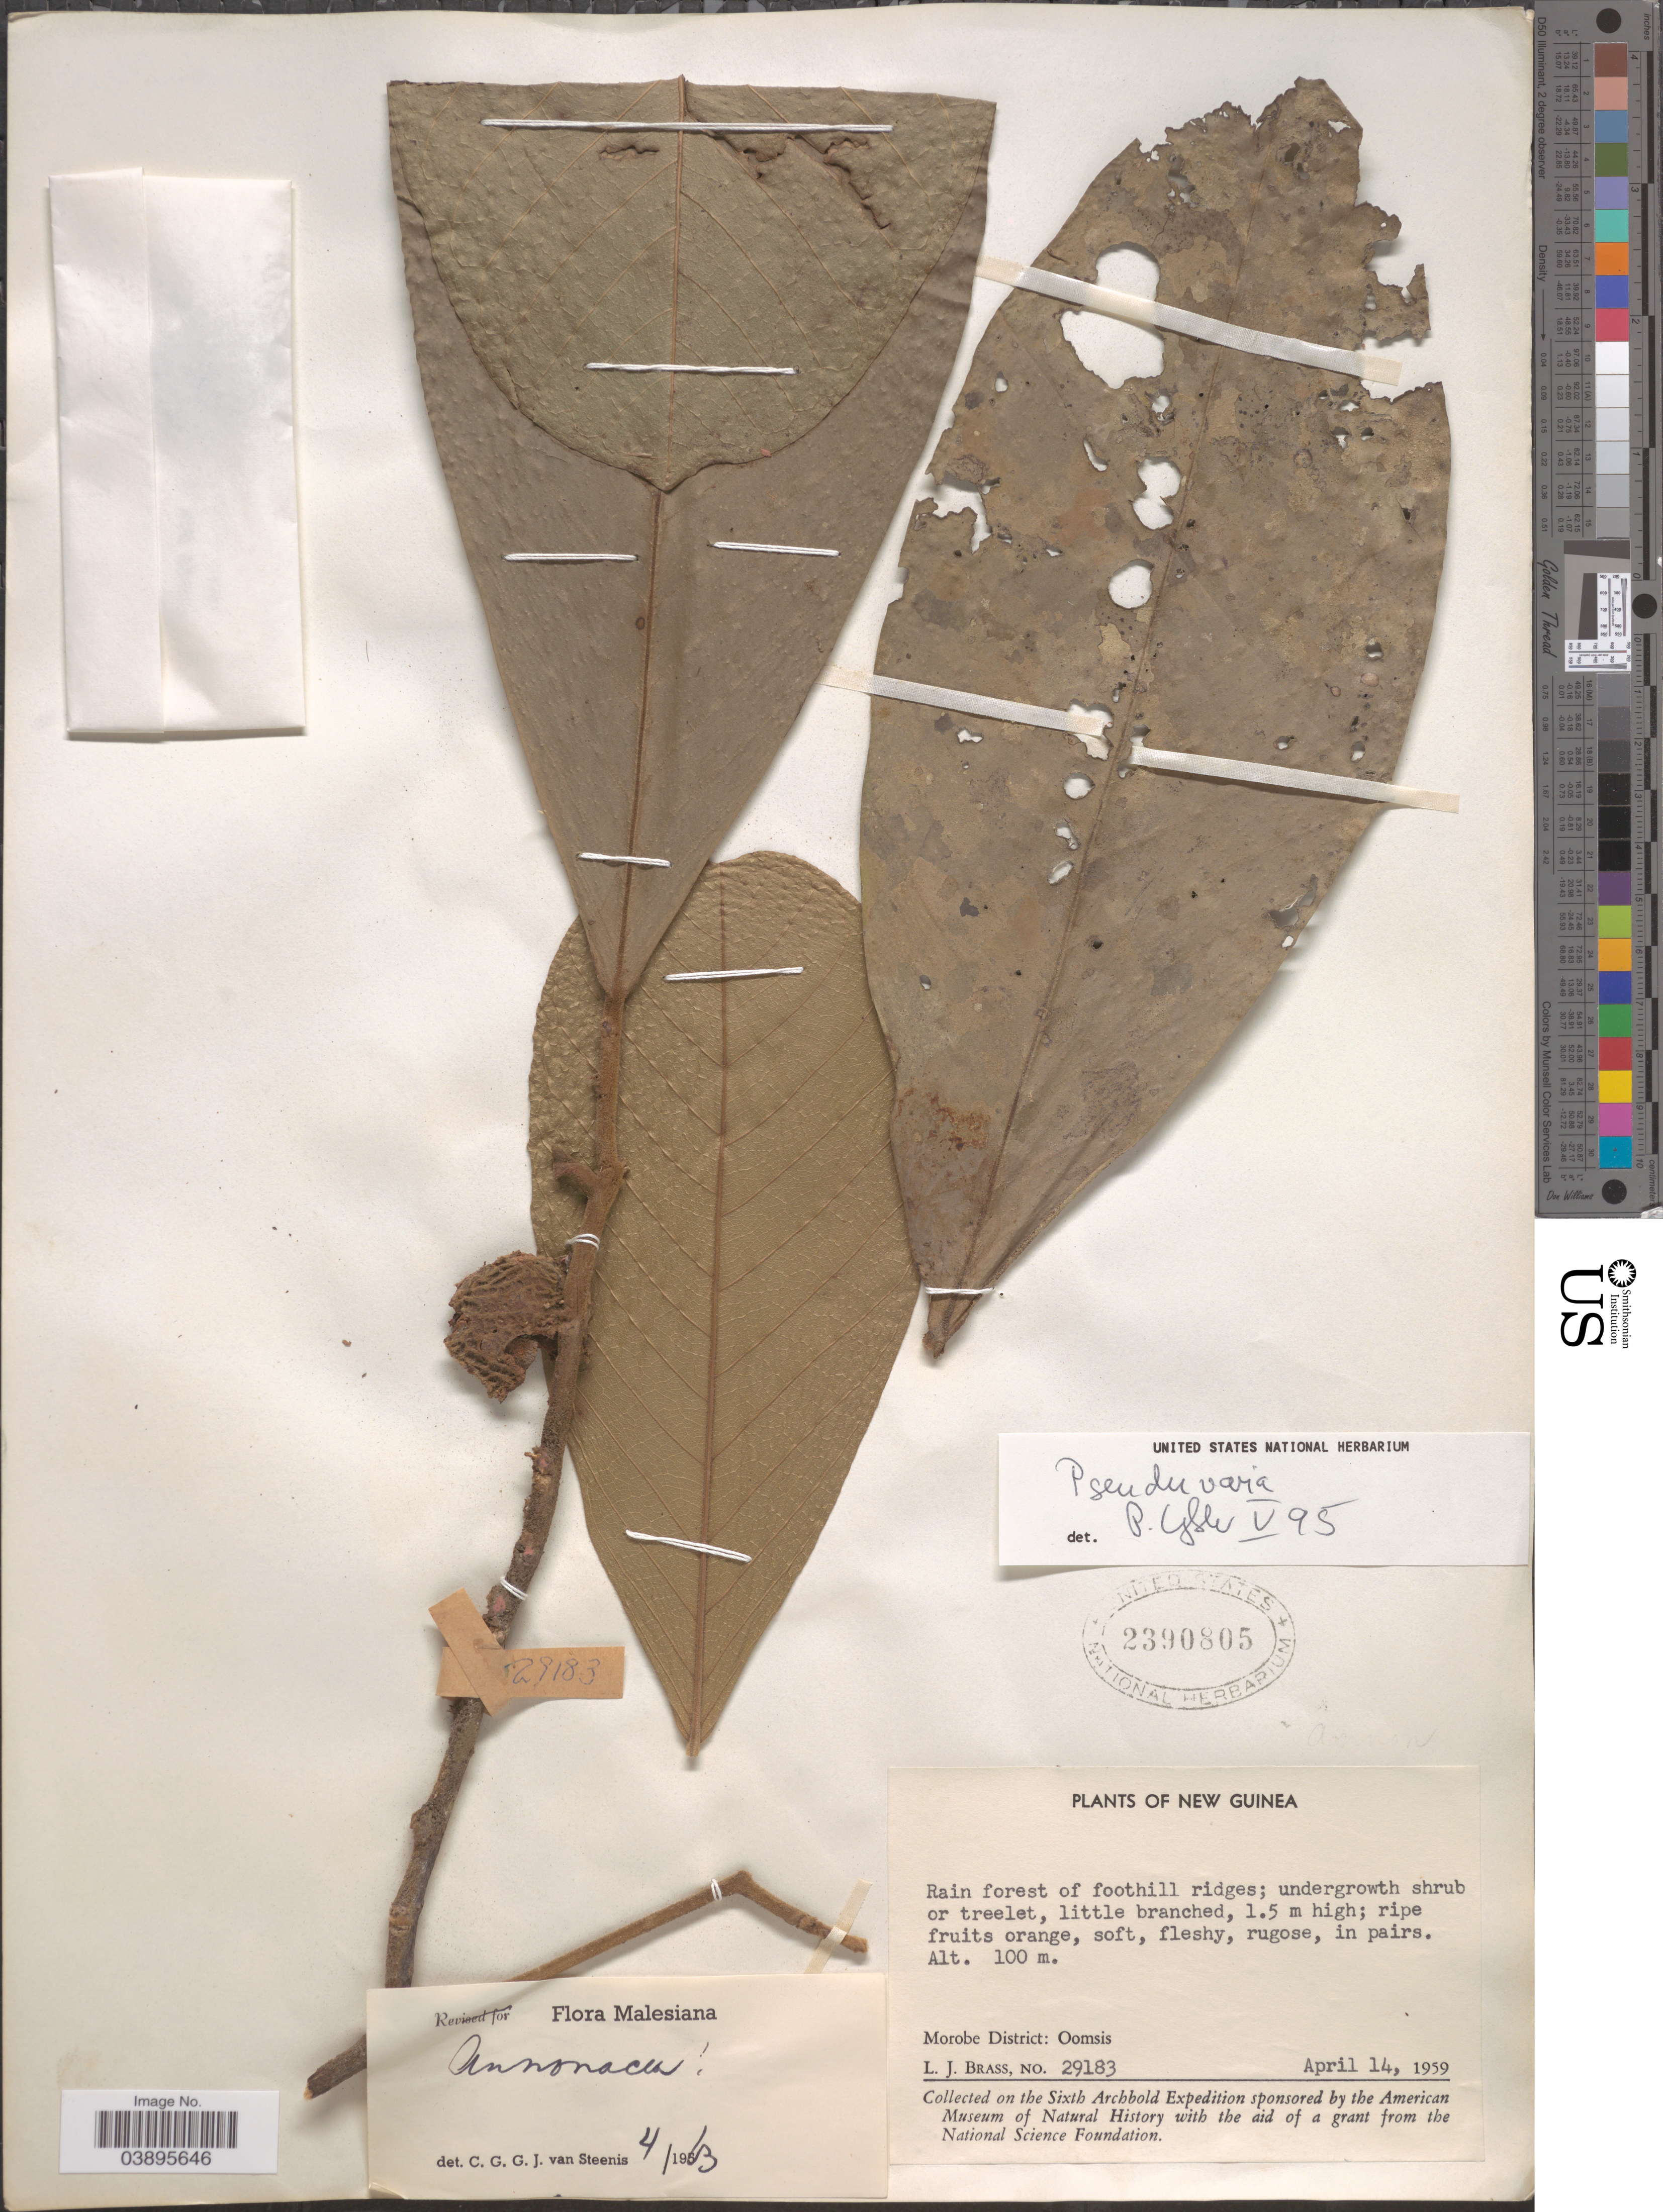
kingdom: Plantae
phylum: Tracheophyta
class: Magnoliopsida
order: Magnoliales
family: Annonaceae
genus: Pseuduvaria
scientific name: Pseuduvaria sp.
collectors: L. J. Brass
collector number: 29183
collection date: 1959-04-14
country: Papua New Guinea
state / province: Morobe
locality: New Guinea. Morobe District: Oomsis.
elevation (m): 100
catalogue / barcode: US 2390805